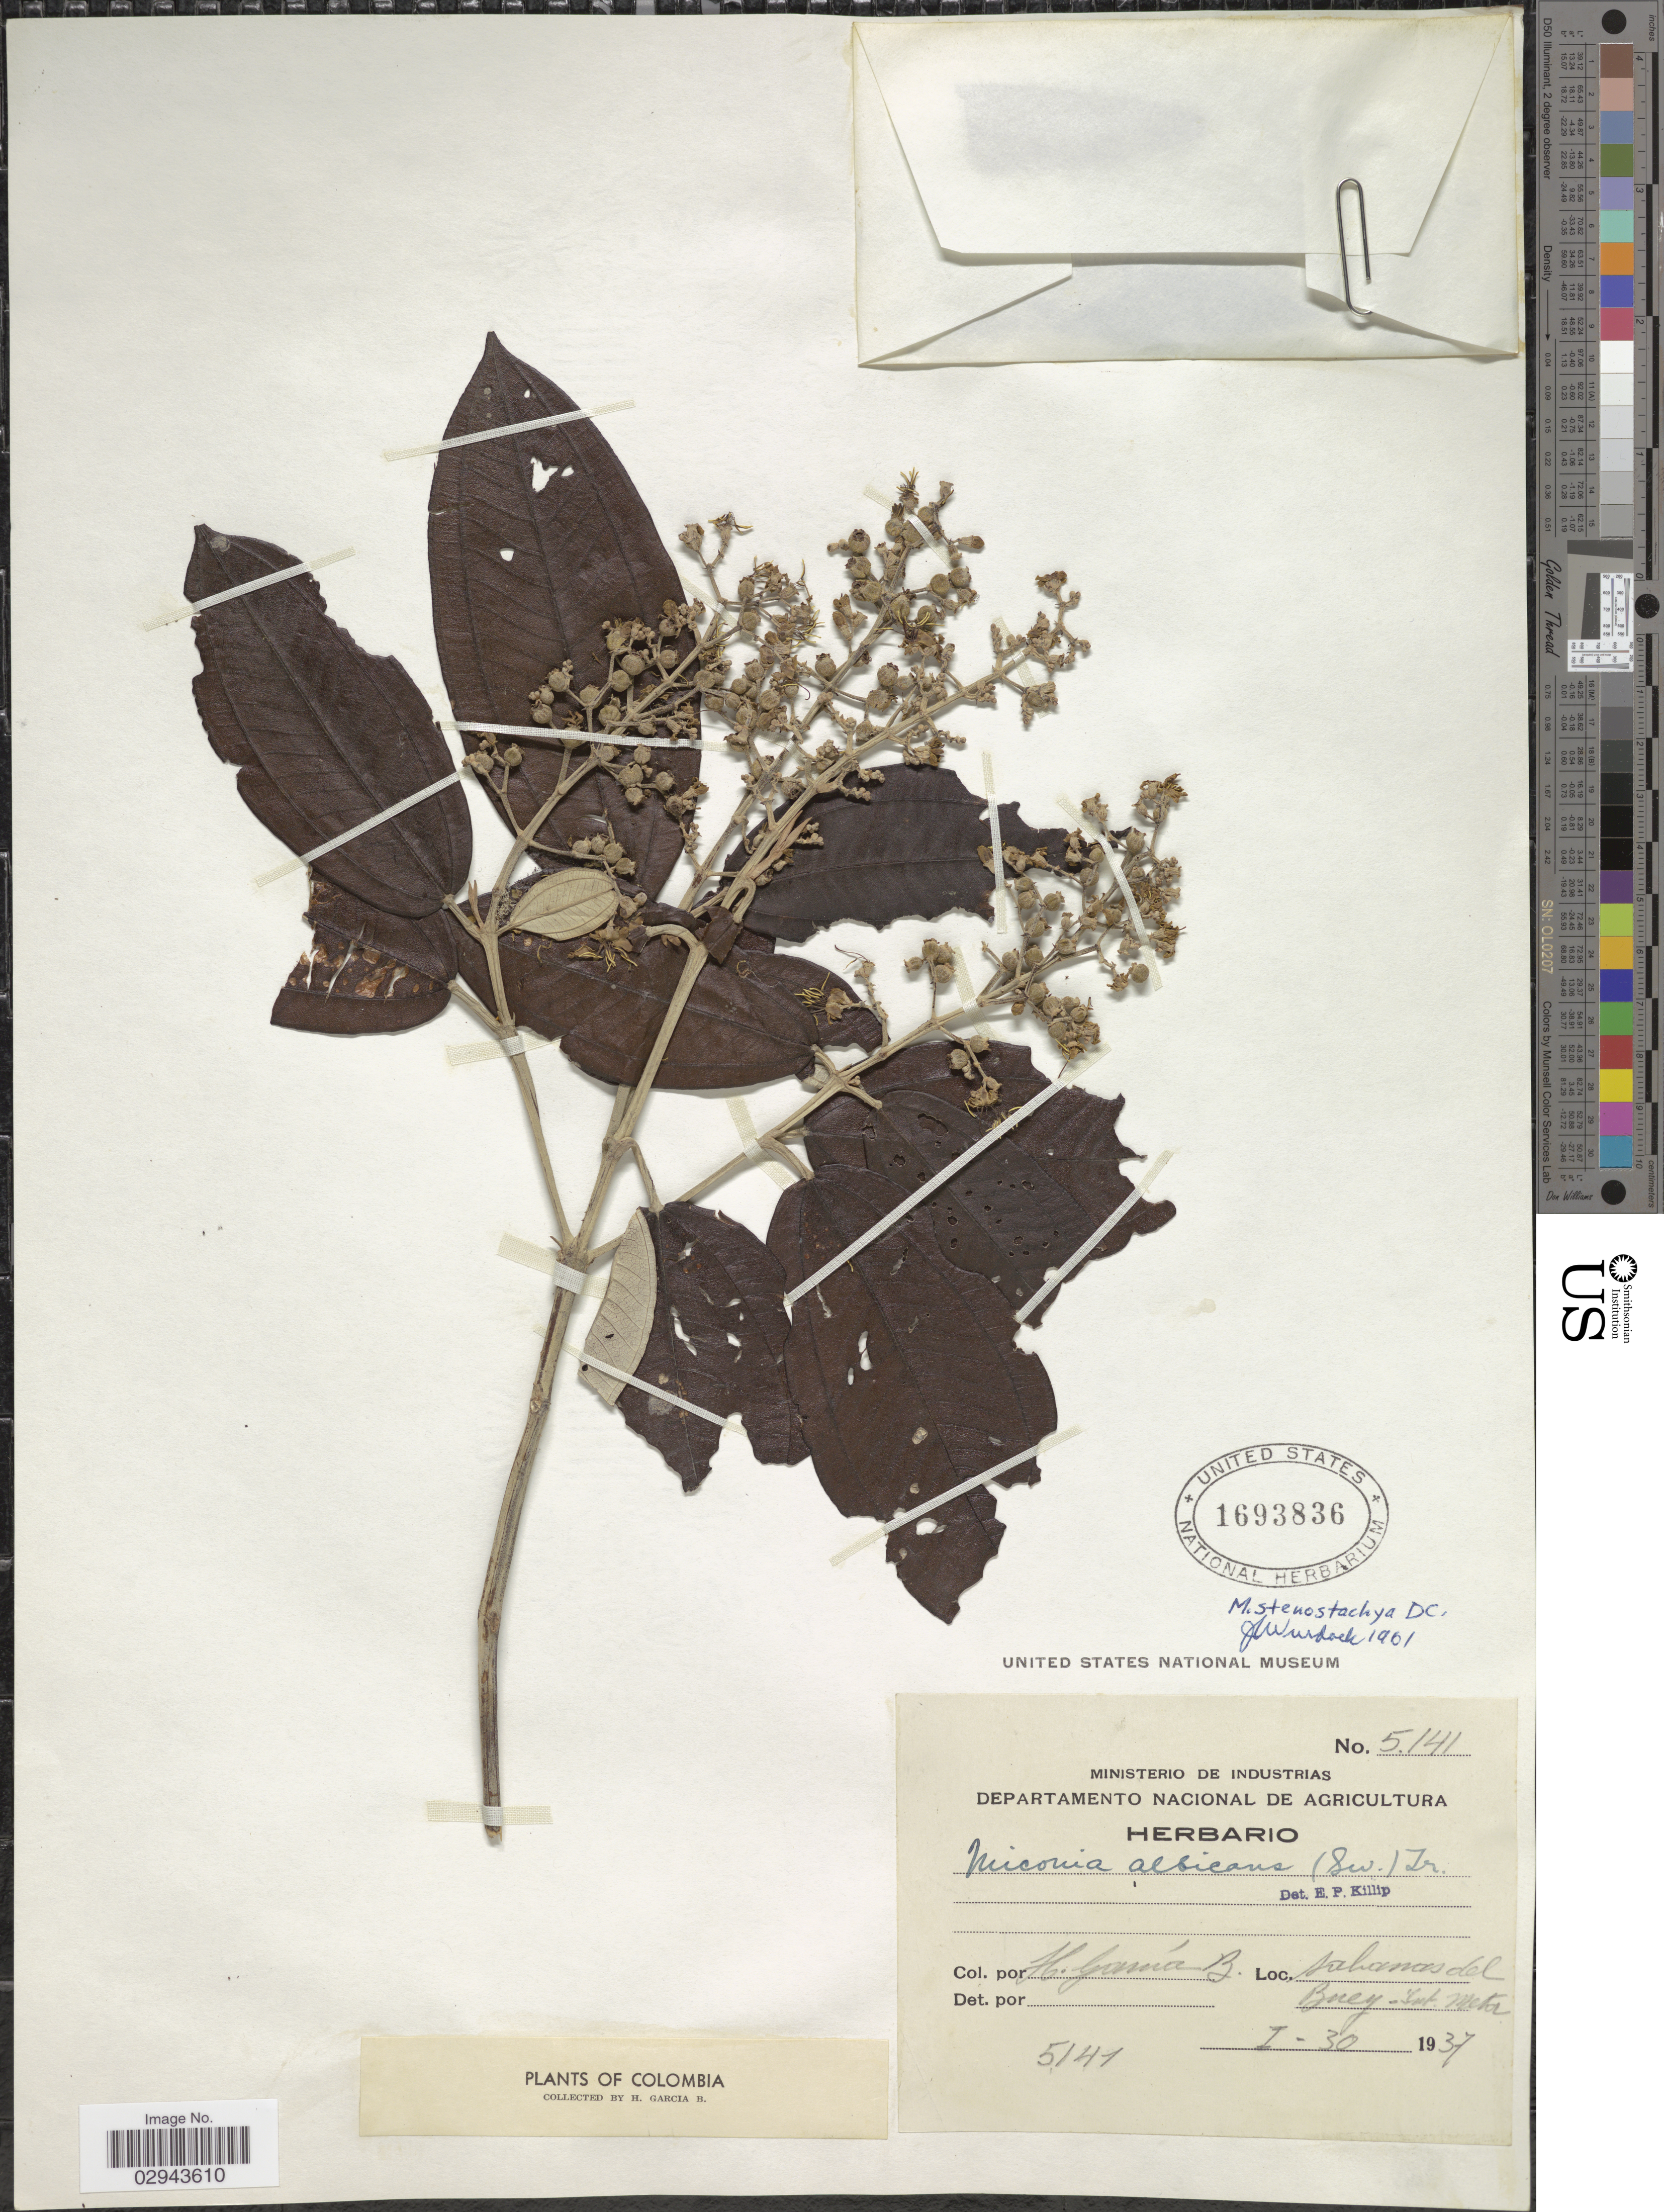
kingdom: Plantae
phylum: Tracheophyta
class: Magnoliopsida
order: Myrtales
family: Melastomataceae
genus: Miconia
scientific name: Miconia stenostachya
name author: DC.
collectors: H. García B.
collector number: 5141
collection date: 1937-01-30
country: Colombia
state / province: Meta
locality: Sabanas del Buey - Int. Meta.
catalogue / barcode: US 1693836